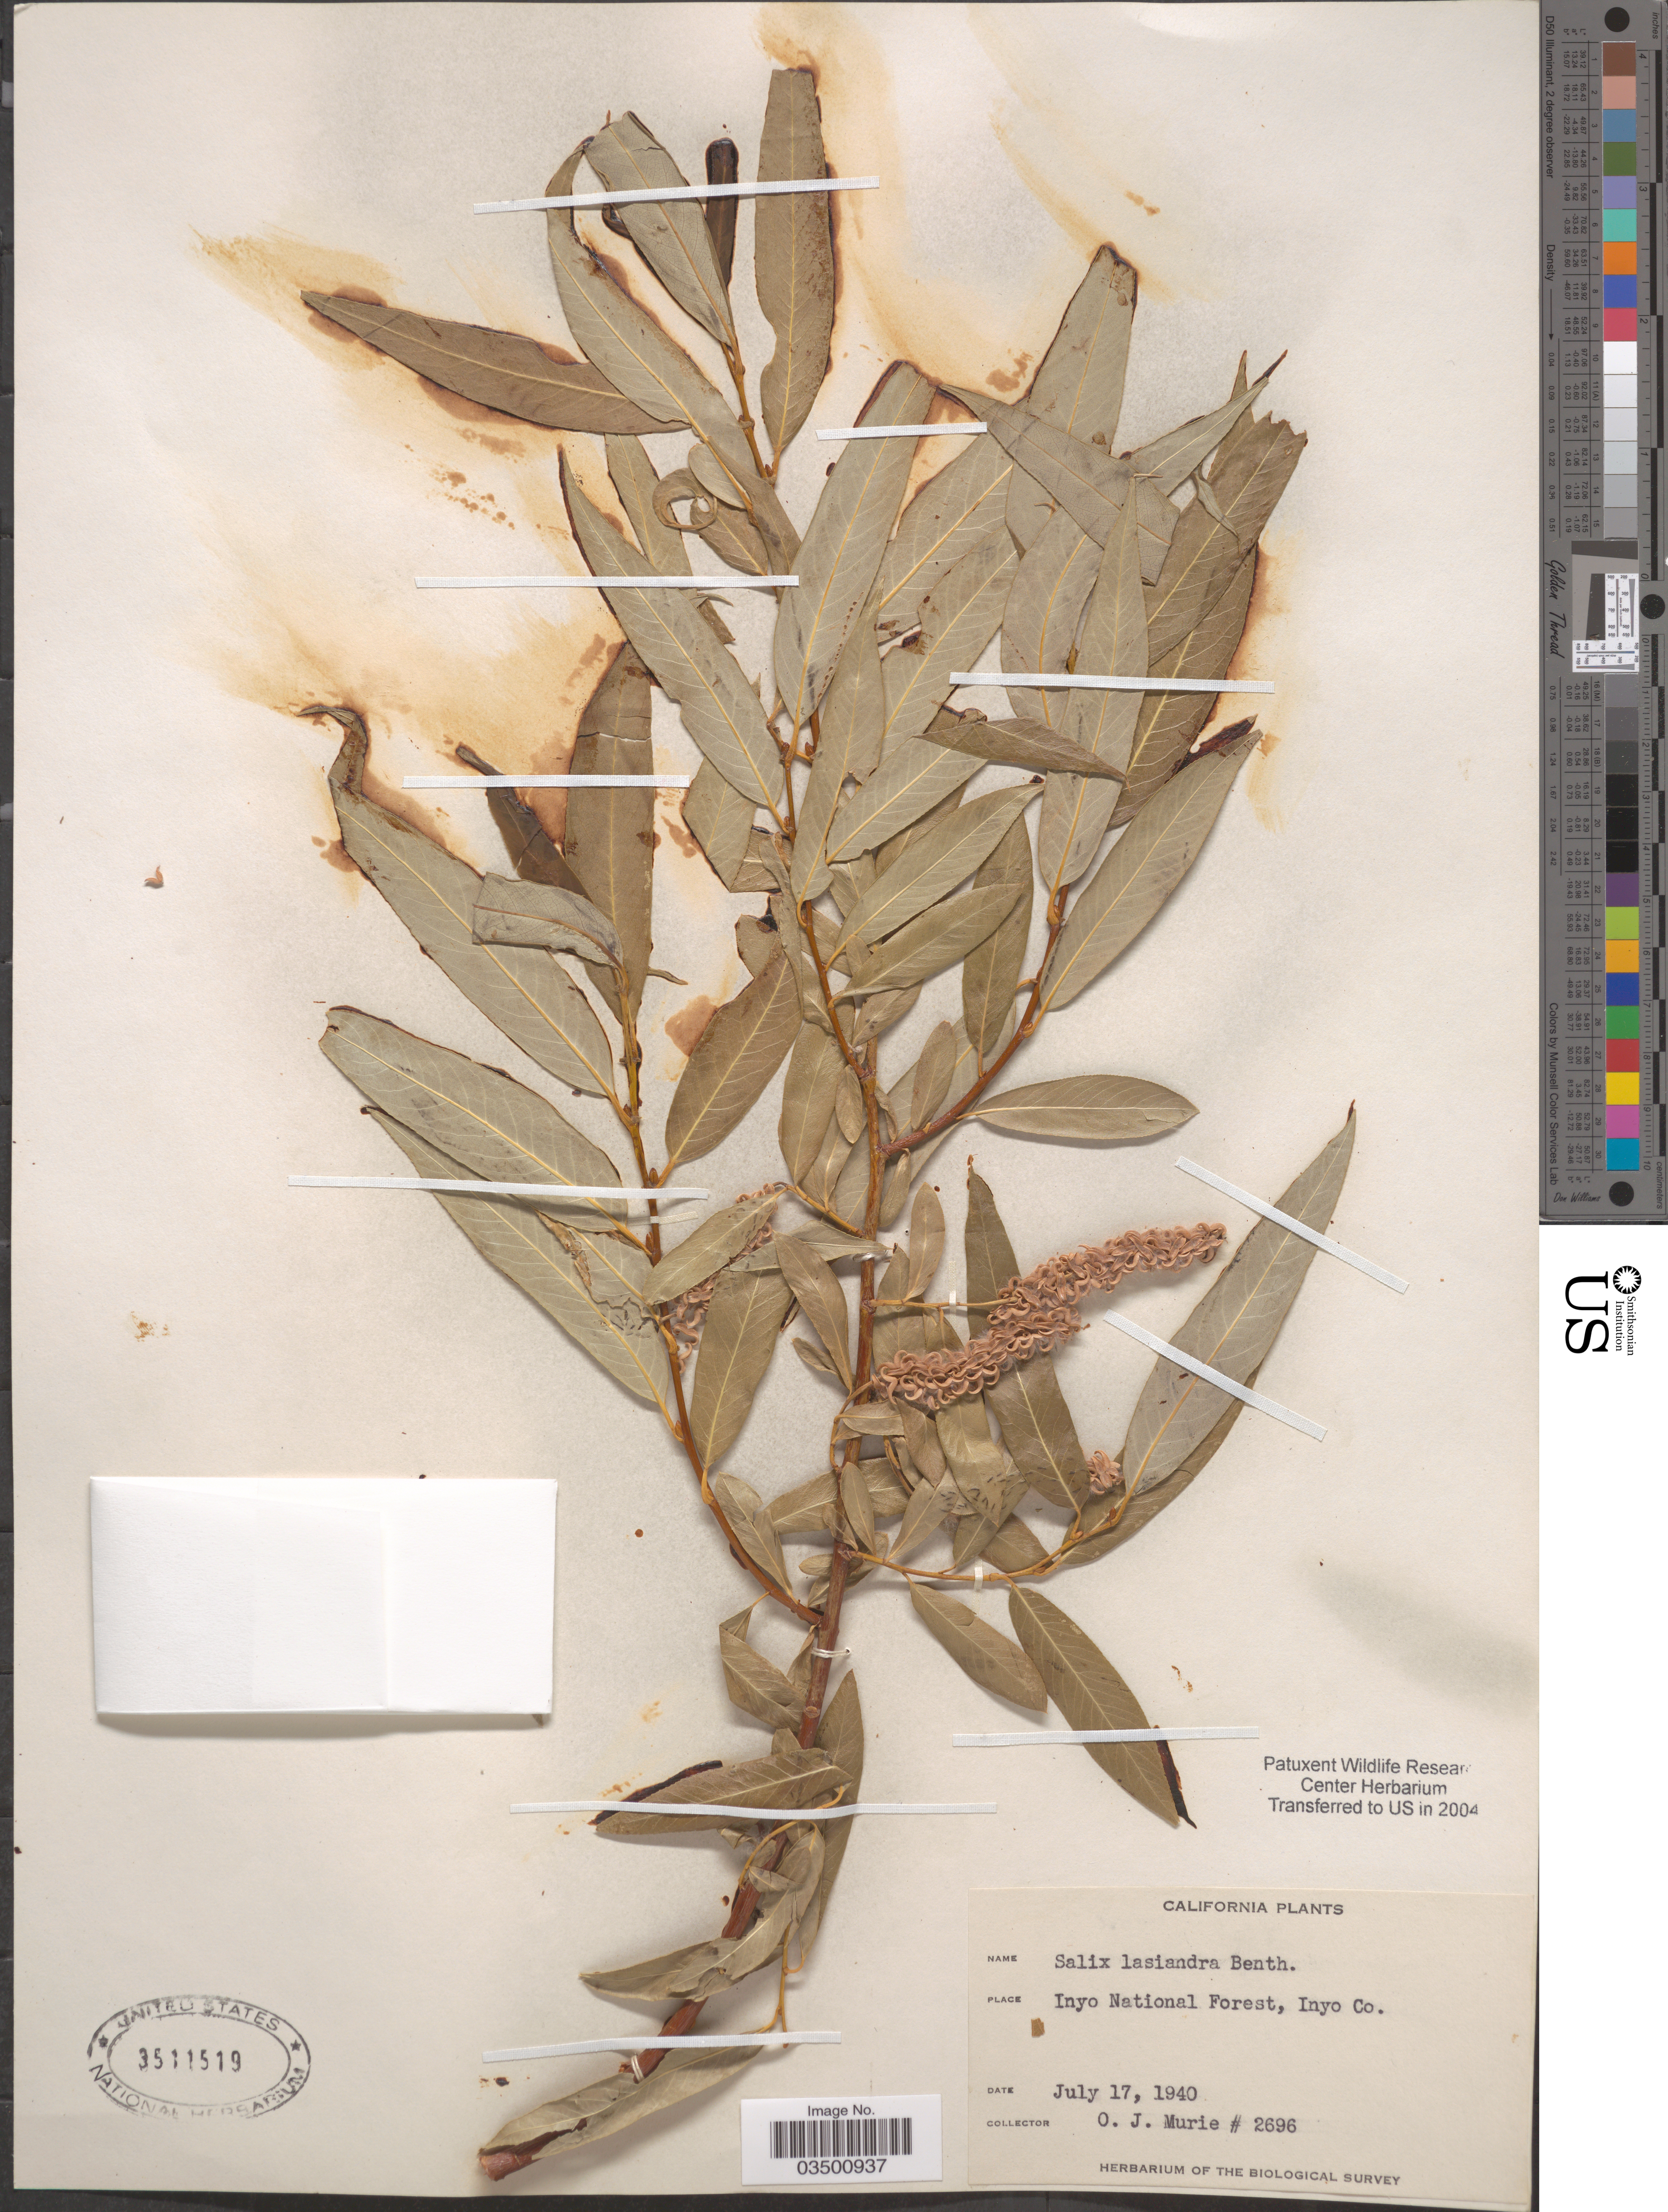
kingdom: Plantae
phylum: Tracheophyta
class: Magnoliopsida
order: Malpighiales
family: Salicaceae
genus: Salix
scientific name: Salix lasiandra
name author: Benth.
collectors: O. Murie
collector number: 2696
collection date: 1940-07-17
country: United States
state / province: California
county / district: Inyo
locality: Inyo National Forest, Inyo Co.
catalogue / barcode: US 3511519